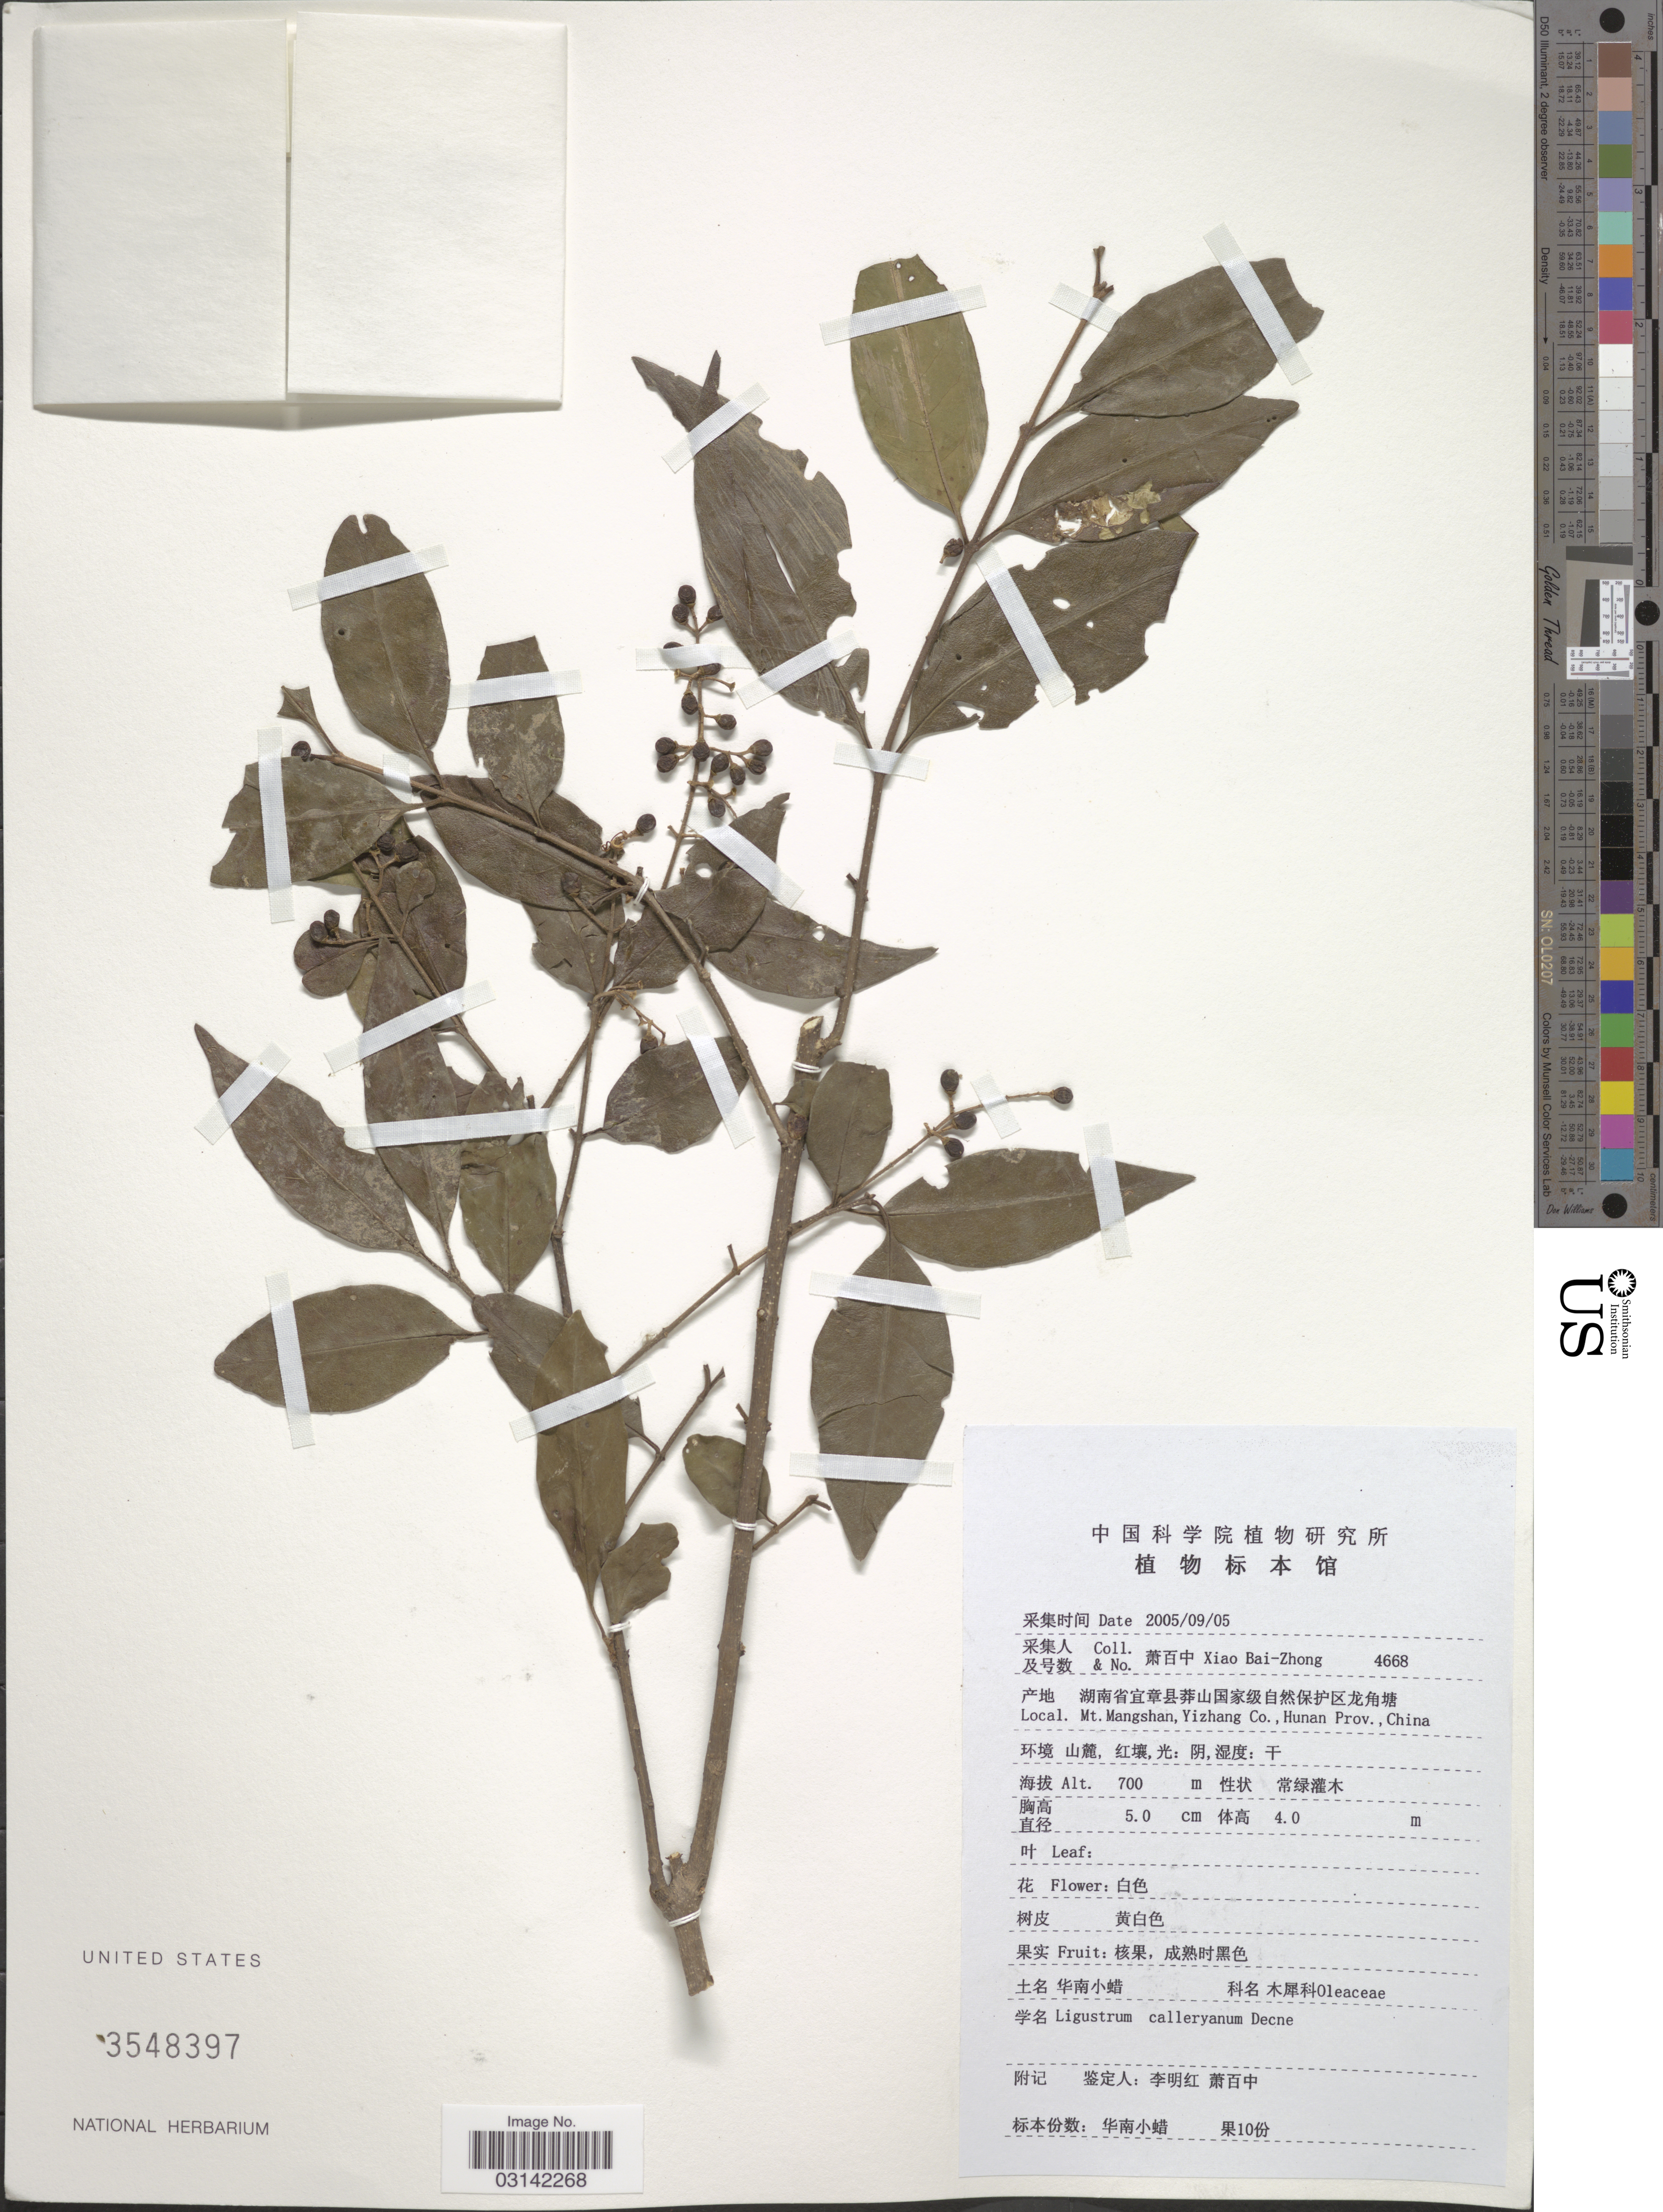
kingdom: Plantae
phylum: Tracheophyta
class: Magnoliopsida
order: Lamiales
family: Oleaceae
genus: Ligustrum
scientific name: Ligustrum calleryanum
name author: Decne.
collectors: B. Z. Xiao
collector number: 4668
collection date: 2005-09-05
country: China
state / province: Hunan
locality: Mt. Mangshan, Yizhang Co.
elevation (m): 700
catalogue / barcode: US 3548397